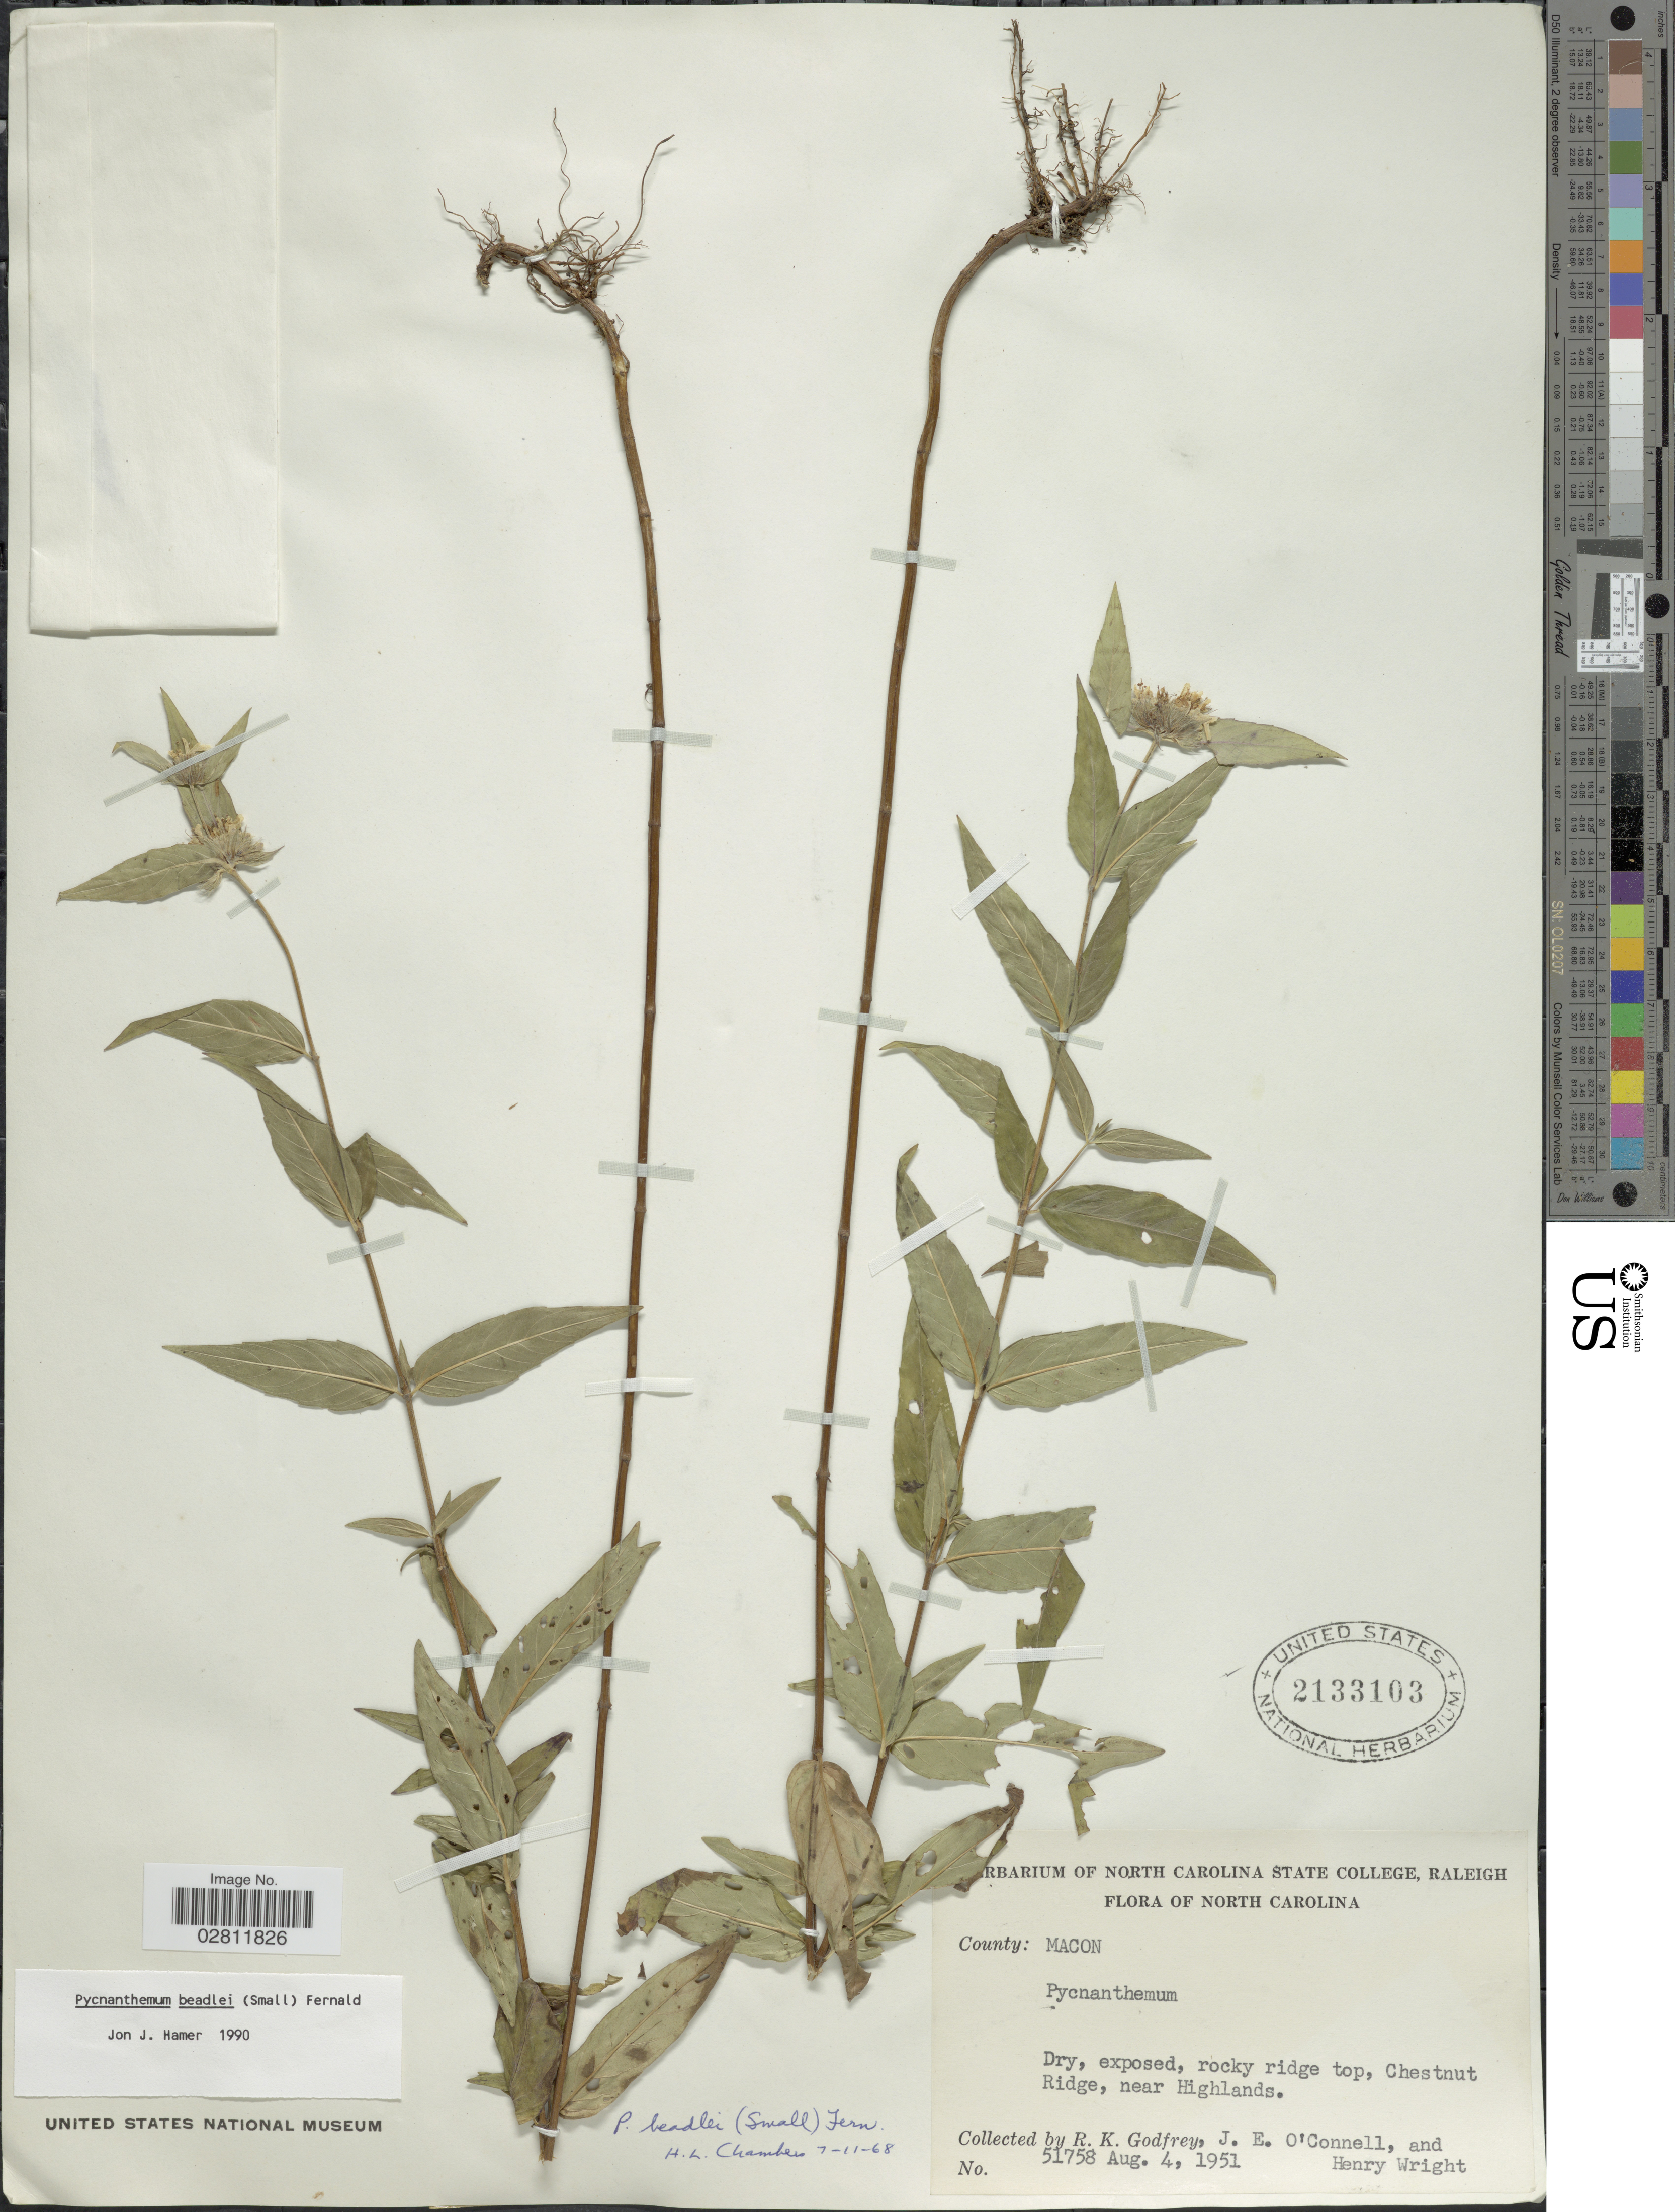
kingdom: Plantae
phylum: Tracheophyta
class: Magnoliopsida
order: Lamiales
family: Lamiaceae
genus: Pycnanthemum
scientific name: Pycnanthemum beadlei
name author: (Small) Fernald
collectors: R. K. Godfrey, J. O'Connell & H. Wright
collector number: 51758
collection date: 1951-08-04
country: United States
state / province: North Carolina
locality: County: Macon. Chestnut Ridge, near Highlands.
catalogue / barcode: US 2133103